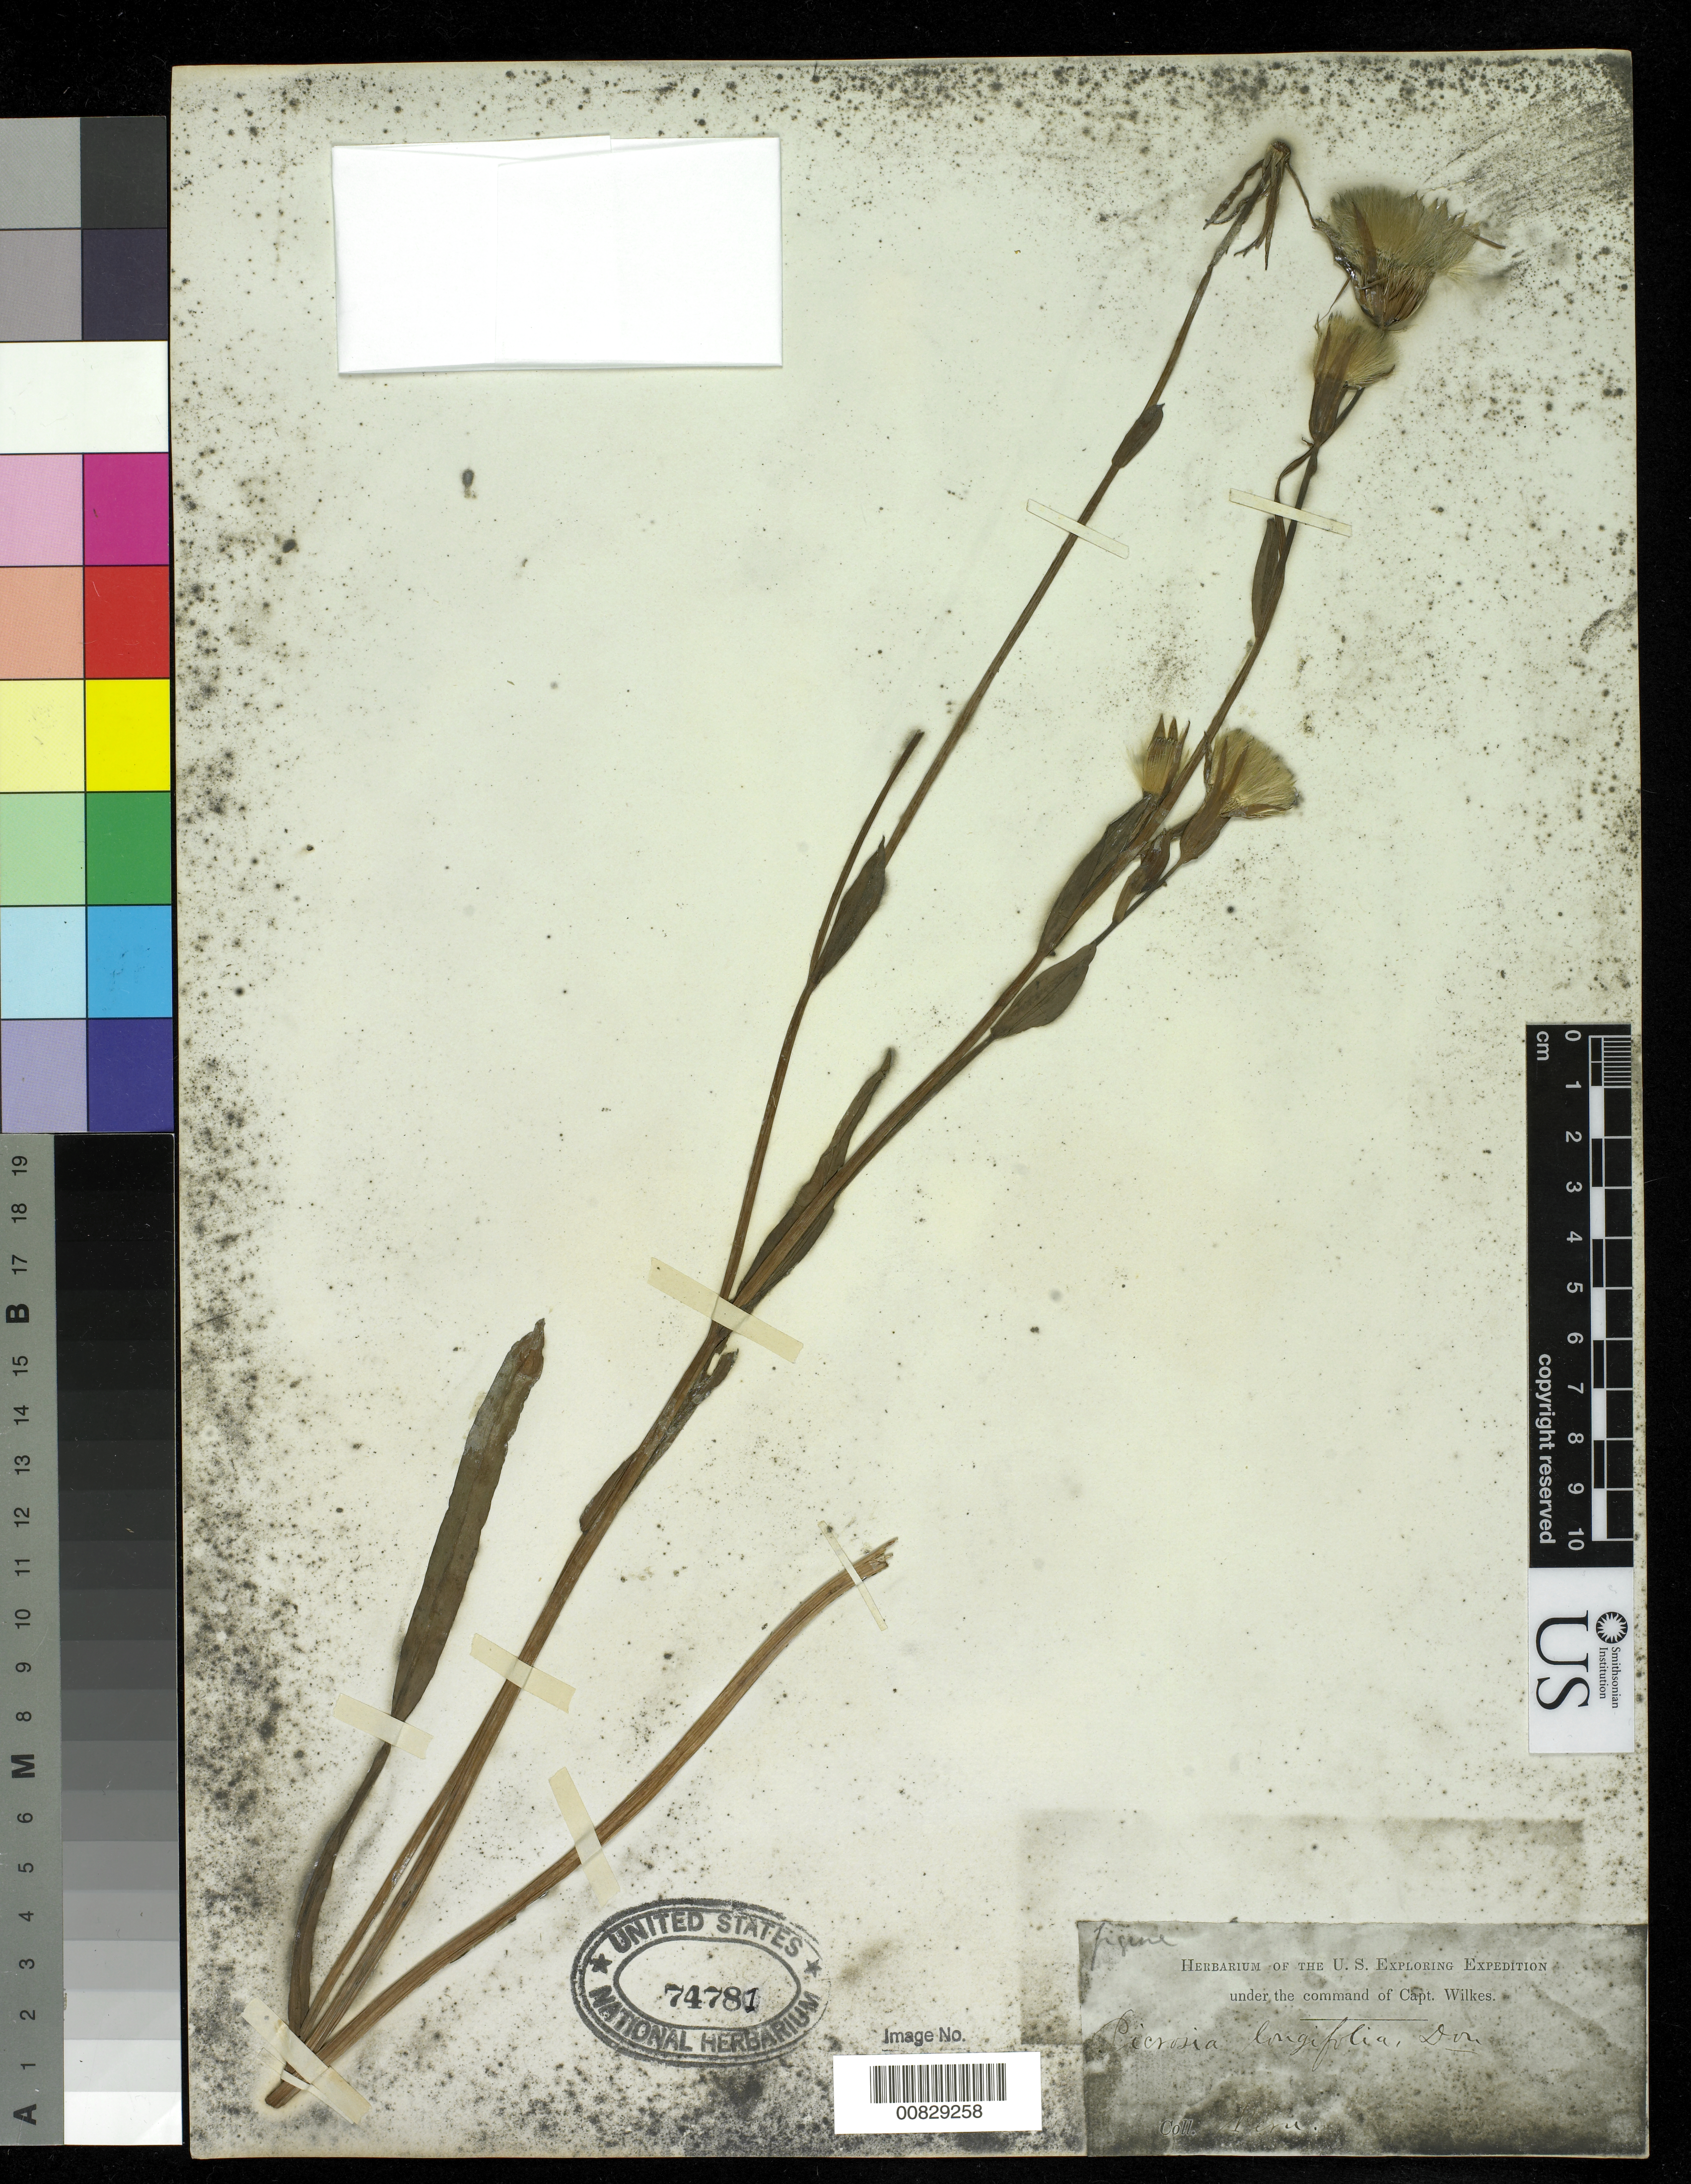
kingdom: Plantae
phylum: Tracheophyta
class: Magnoliopsida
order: Asterales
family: Asteraceae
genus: Picrosia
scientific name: Picrosia longifolia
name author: D. Don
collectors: Wilkes Explor. Exped.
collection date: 1838/1842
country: Peru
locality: Peru.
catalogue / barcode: US 74781